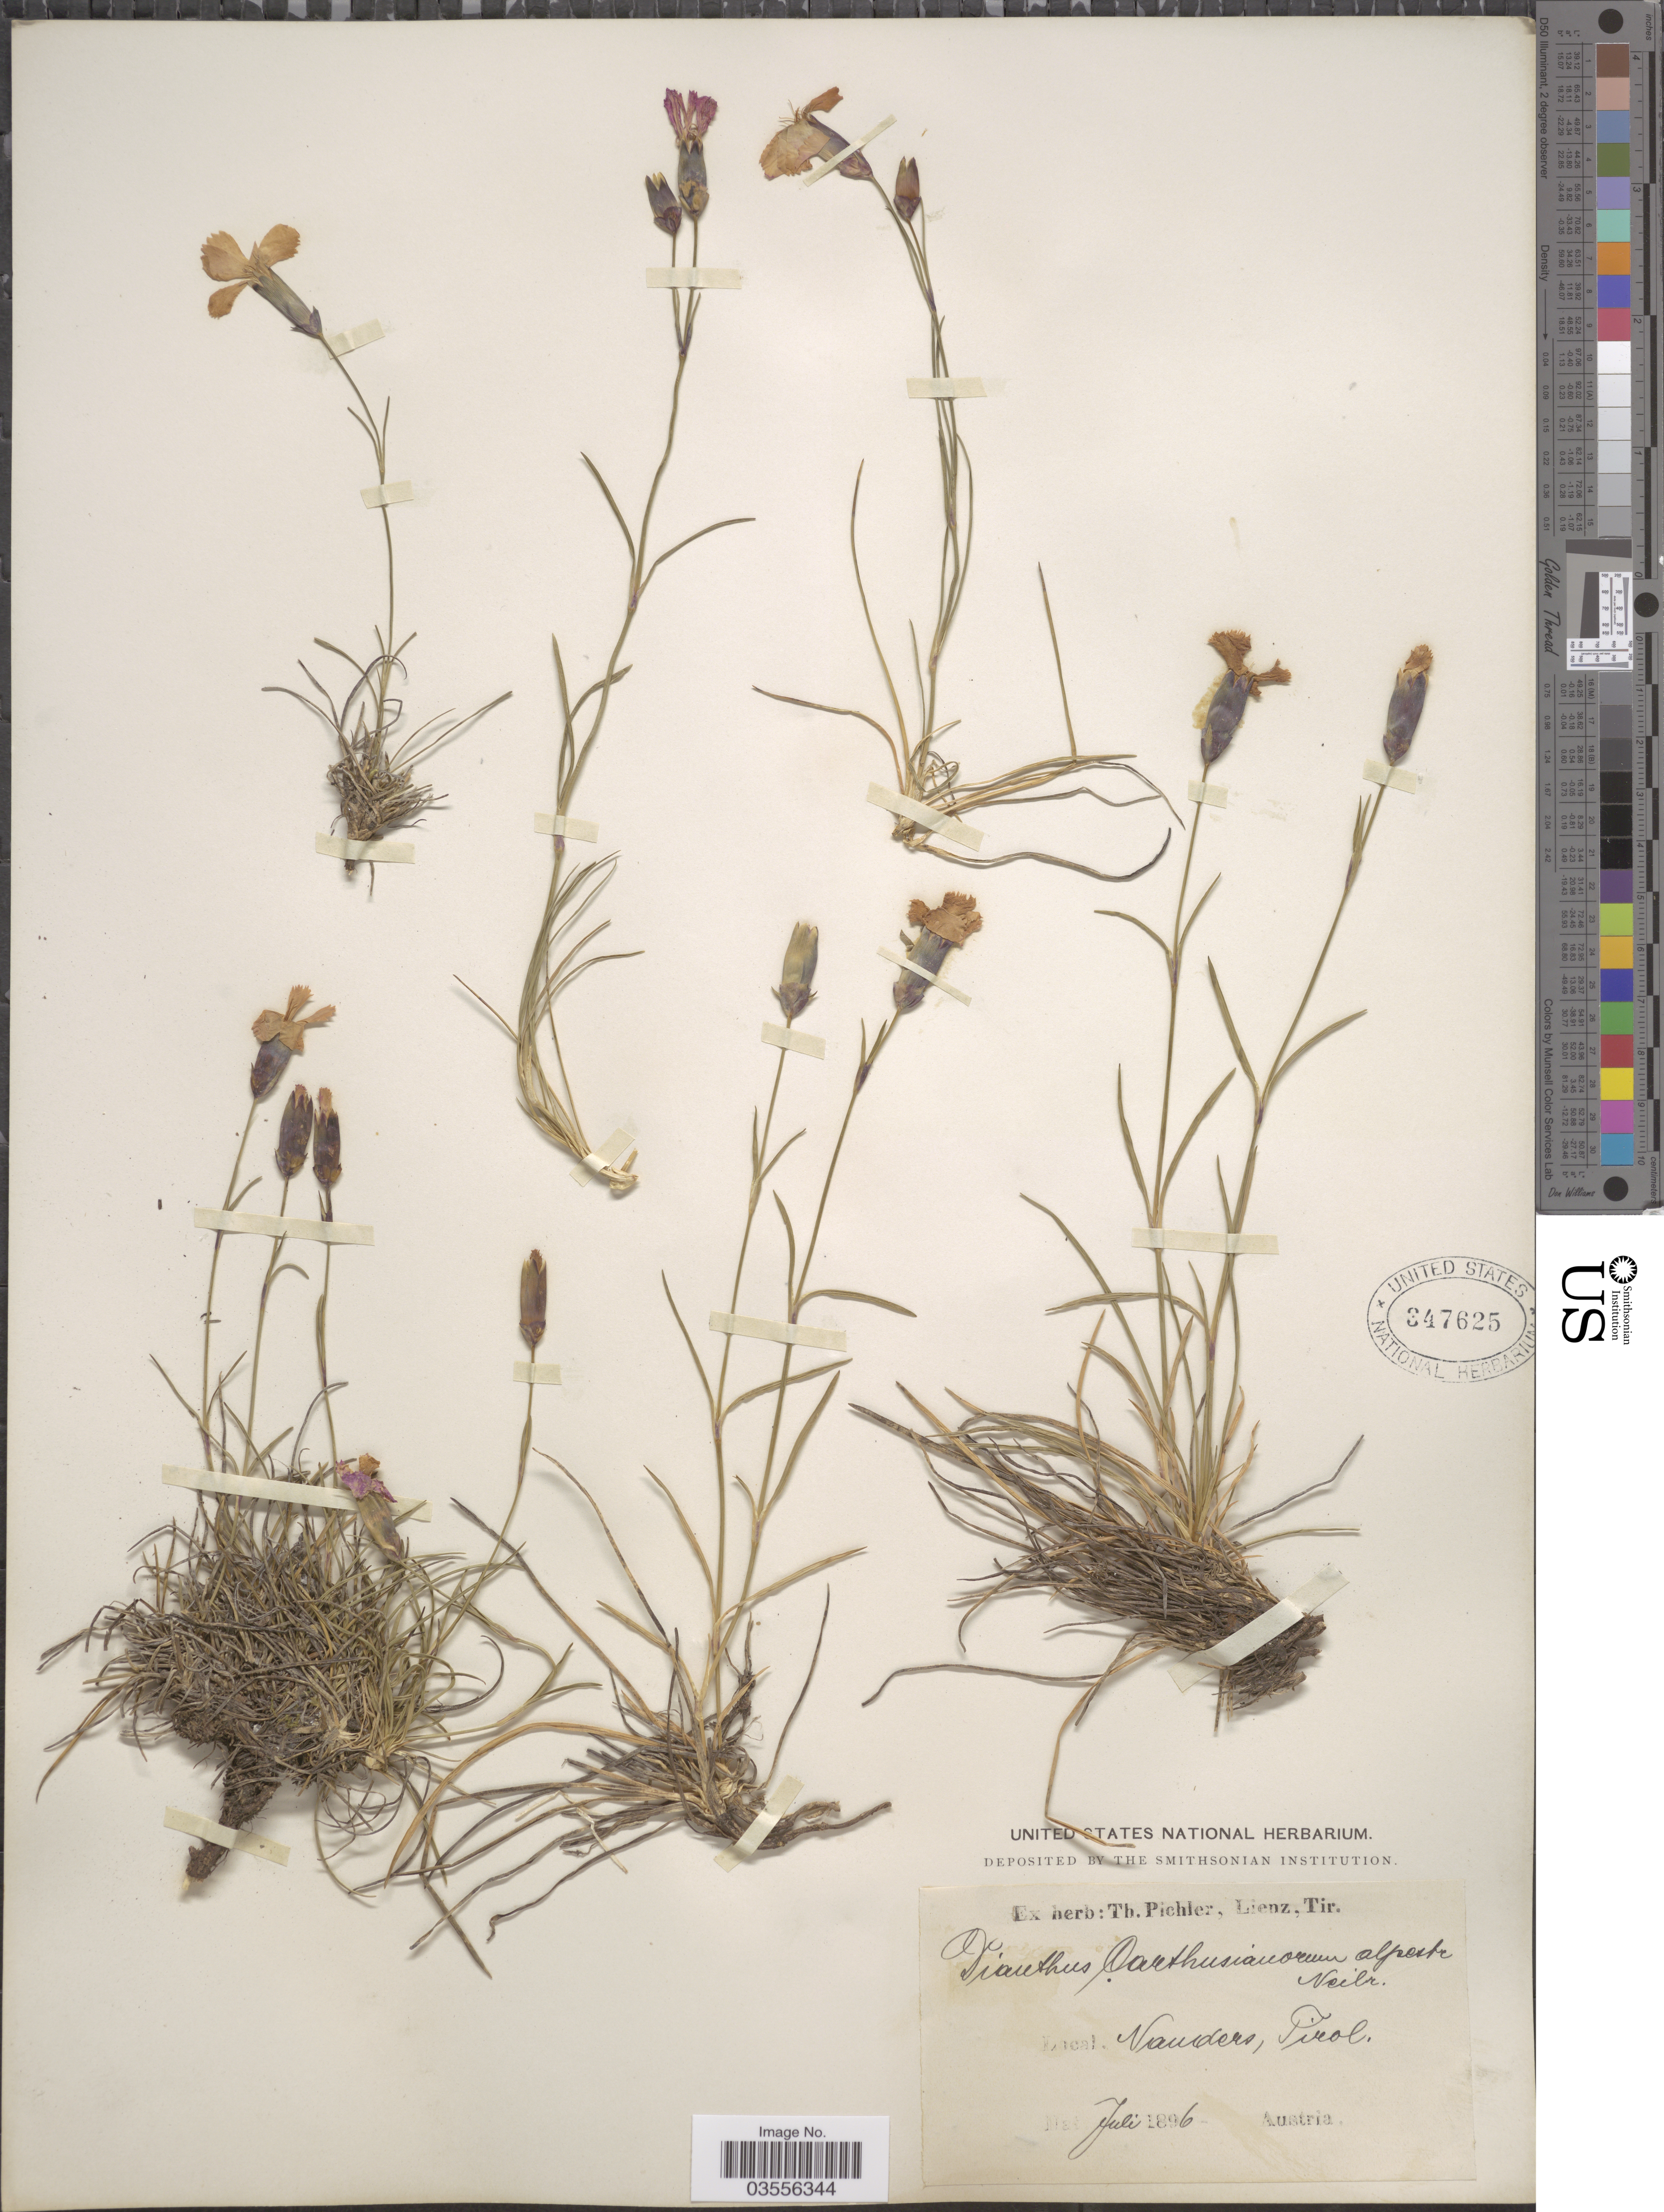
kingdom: Plantae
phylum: Tracheophyta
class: Magnoliopsida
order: Caryophyllales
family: Caryophyllaceae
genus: Dianthus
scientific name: Dianthus carthusianorum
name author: L.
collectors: ex herb. T. Pichler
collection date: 1896-07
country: Austria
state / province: Tirol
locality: Vamders. [interpreted]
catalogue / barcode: US 347625